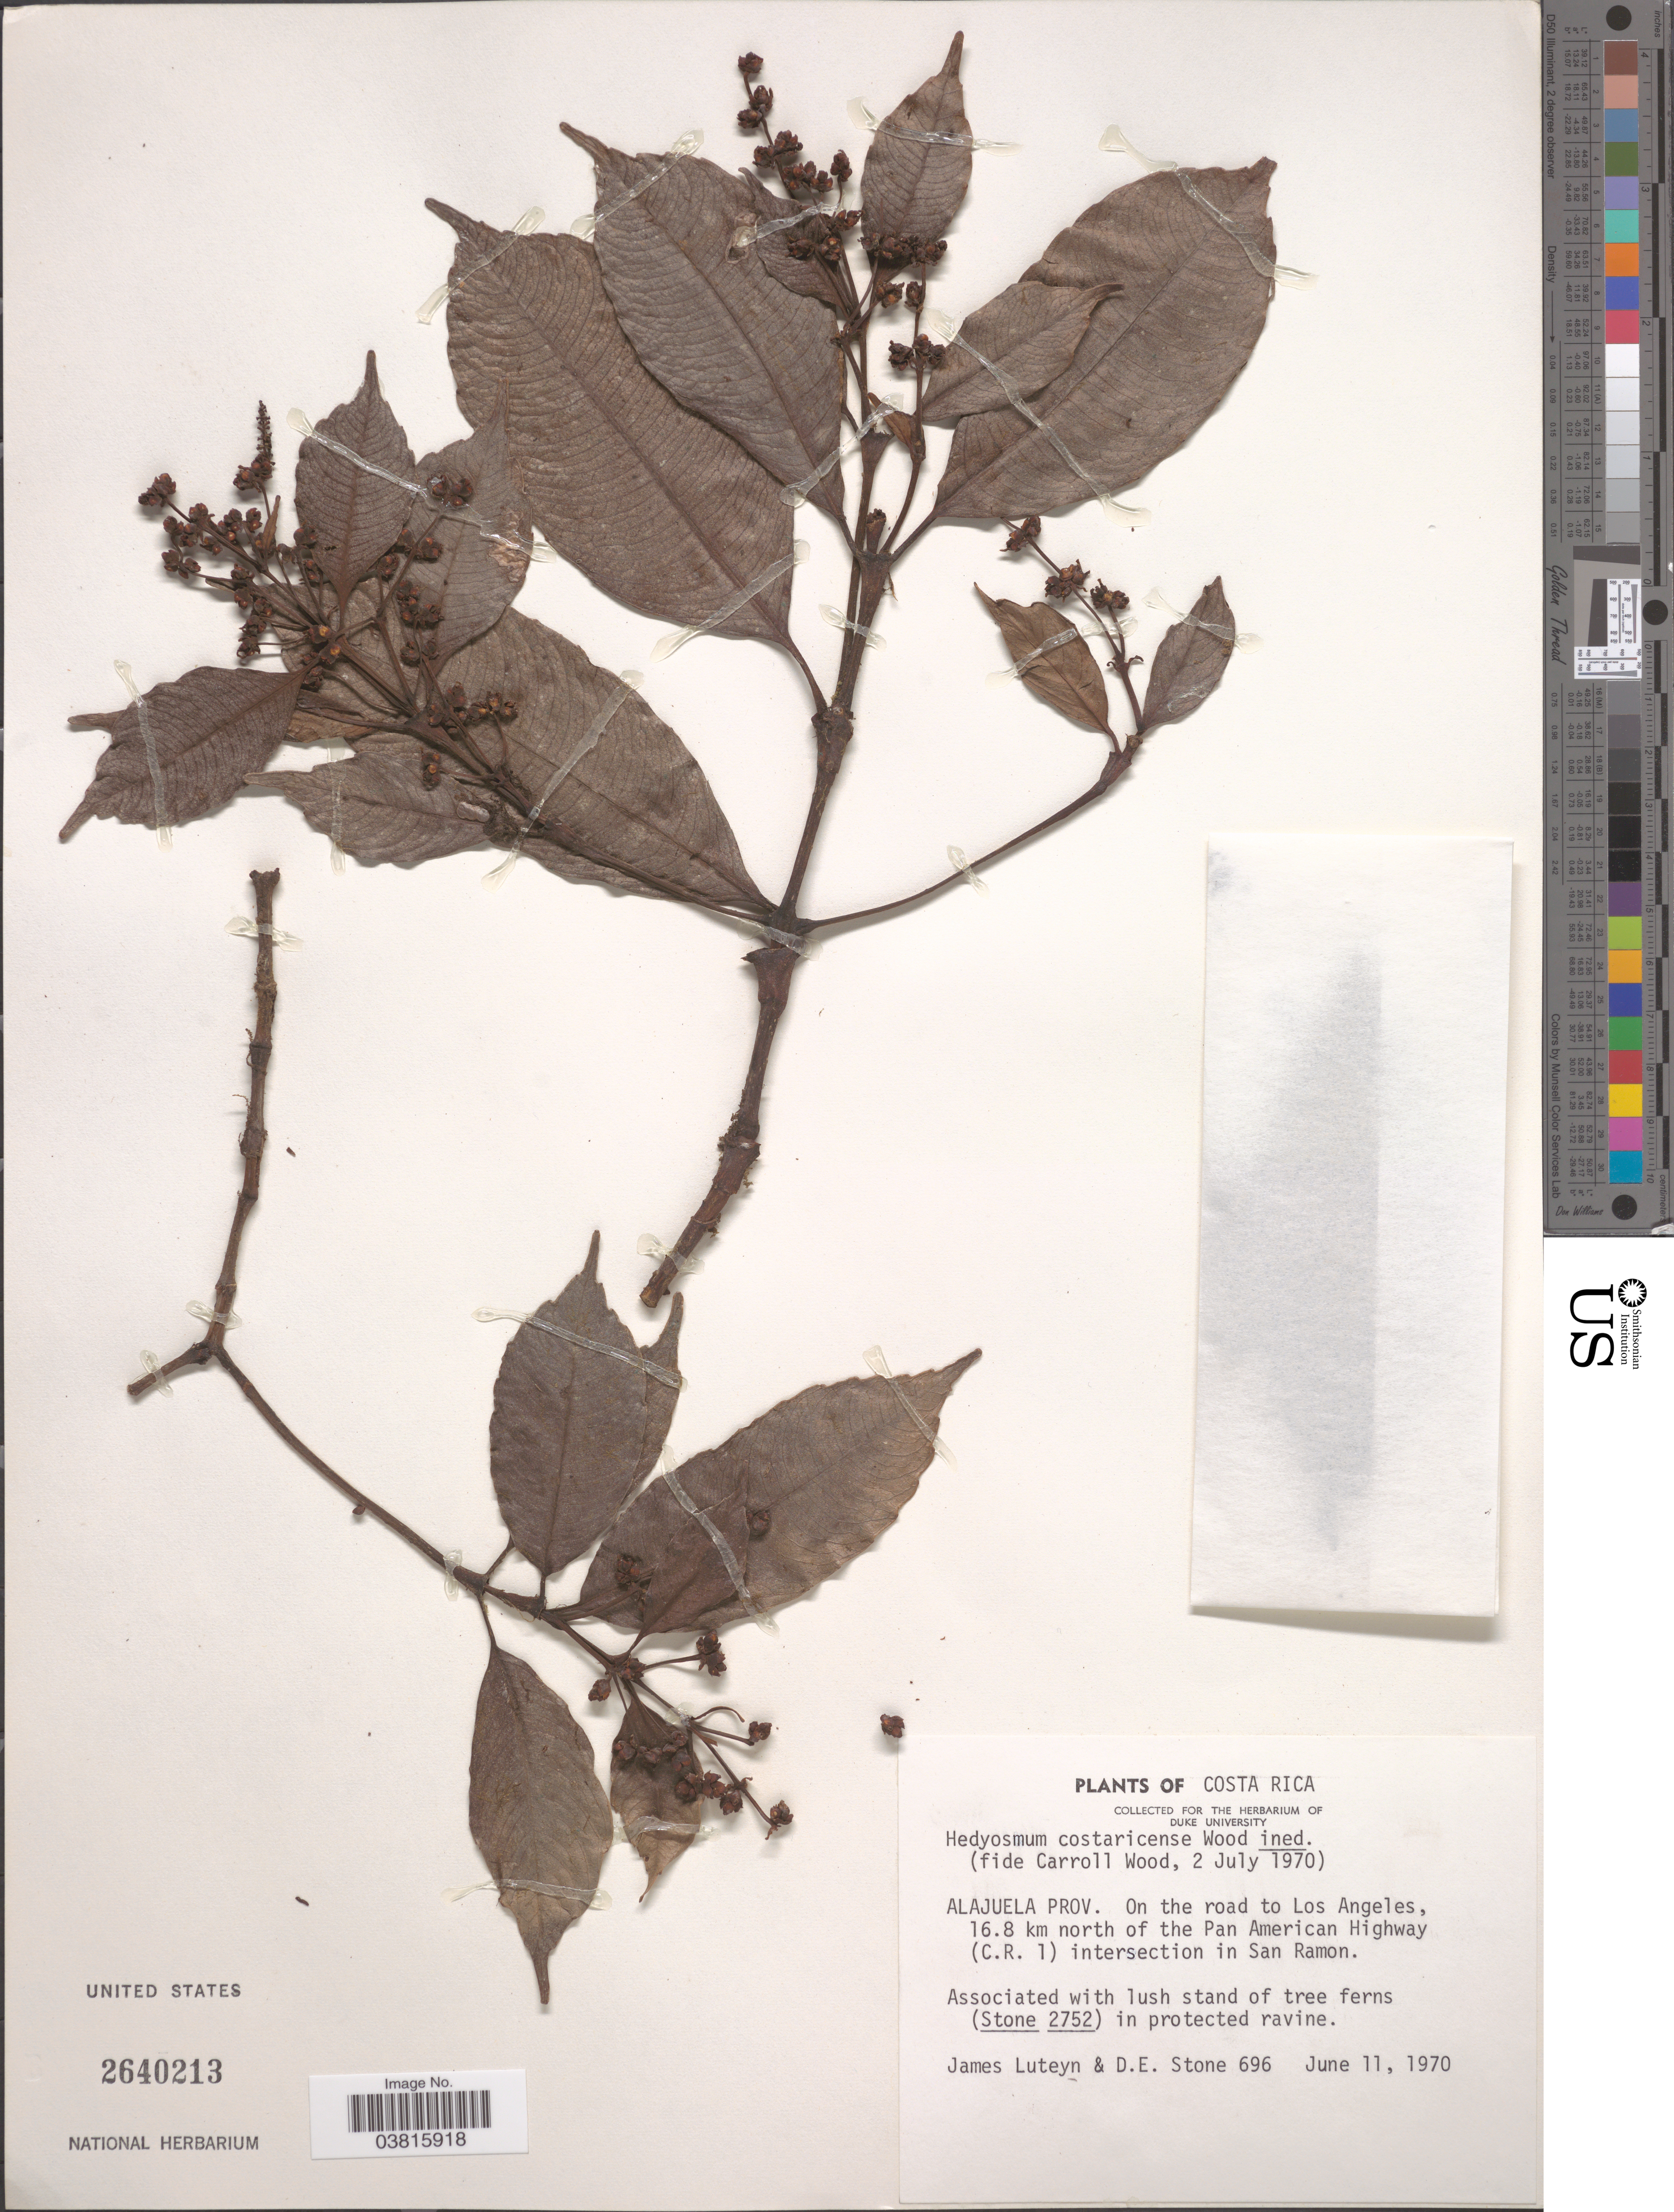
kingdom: Plantae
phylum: Tracheophyta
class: Magnoliopsida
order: Chloranthales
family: Chloranthaceae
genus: Hedyosmum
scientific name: Hedyosmum costaricense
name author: C.E. Wood ex W.C. Burger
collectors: J. L. Luteyn & D. E. Stone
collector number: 696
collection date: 1970-06-11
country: Costa Rica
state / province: Alajuela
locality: On the road to Los Angeles, 16.8 km north of the Pan American Highway (C.R. 1) intersection in San Ramon.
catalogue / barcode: US 2640213